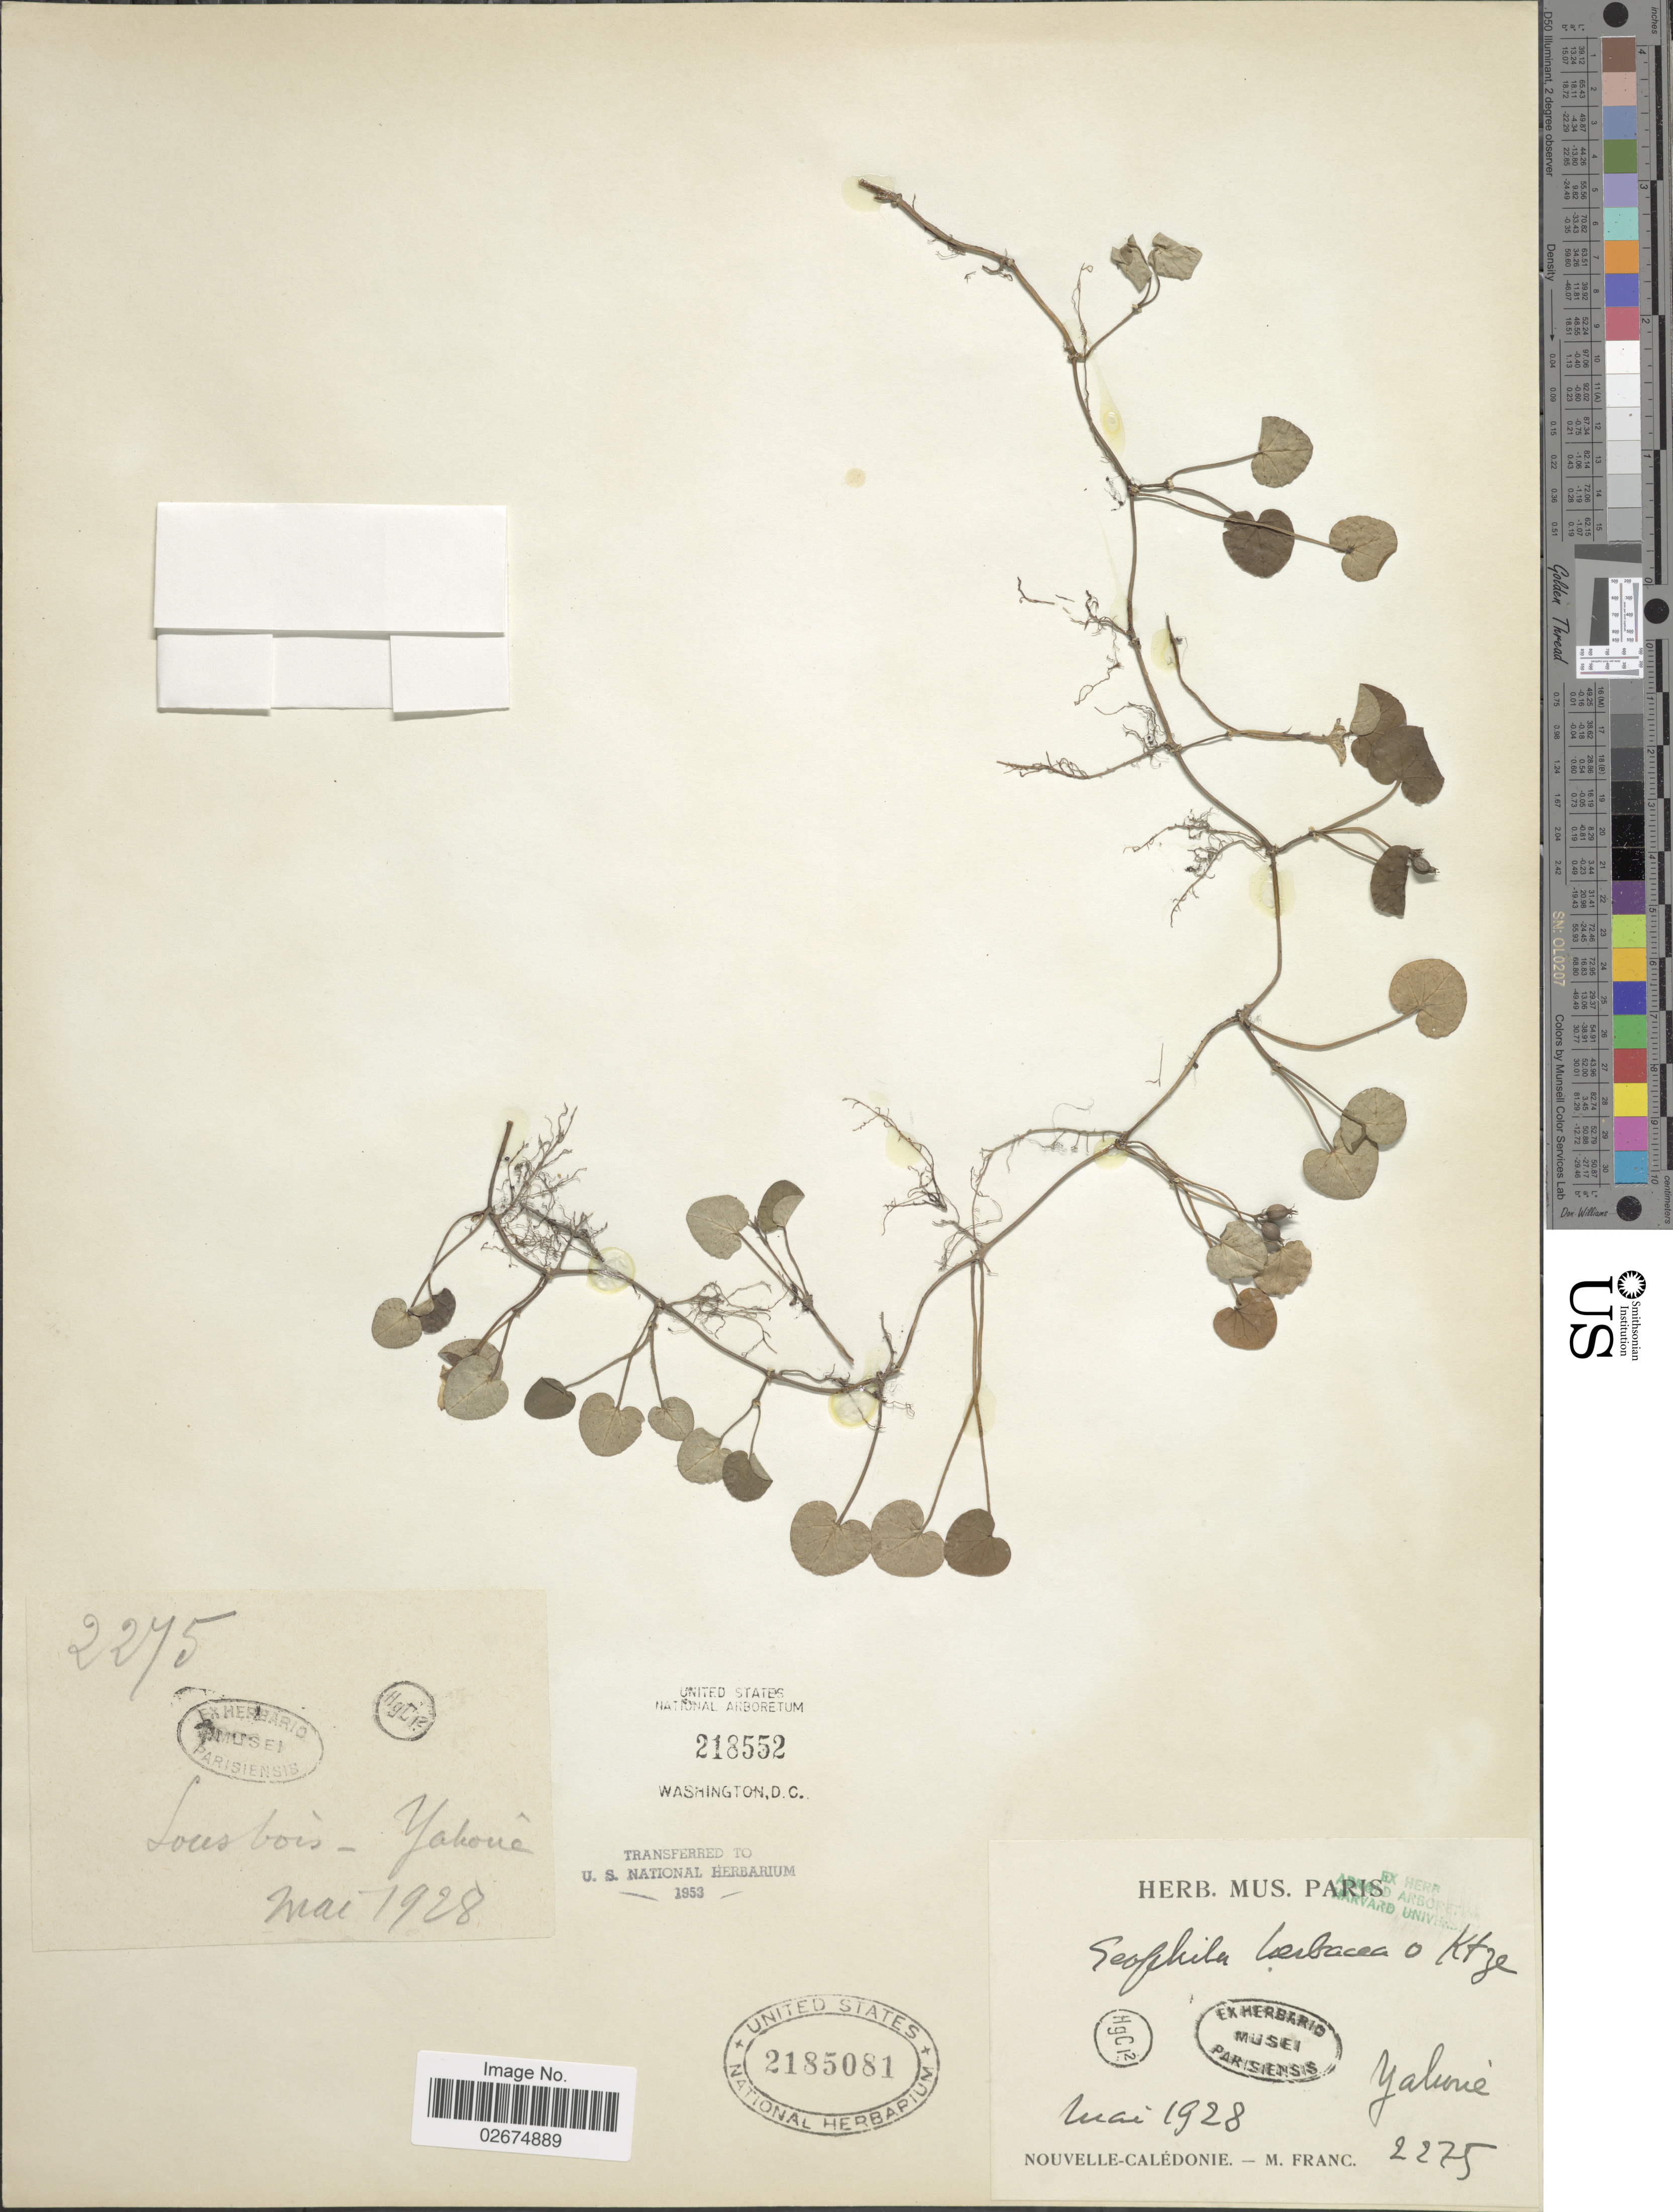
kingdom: Plantae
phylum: Tracheophyta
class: Magnoliopsida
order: Gentianales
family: Rubiaceae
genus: Geophila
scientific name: Geophila repens var. asiatica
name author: (Cham. & Schltdl.) Fosberg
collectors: M. Franc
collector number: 2275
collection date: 1928-05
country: New Caledonia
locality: Sousbois - Yahoue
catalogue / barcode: US 2185081